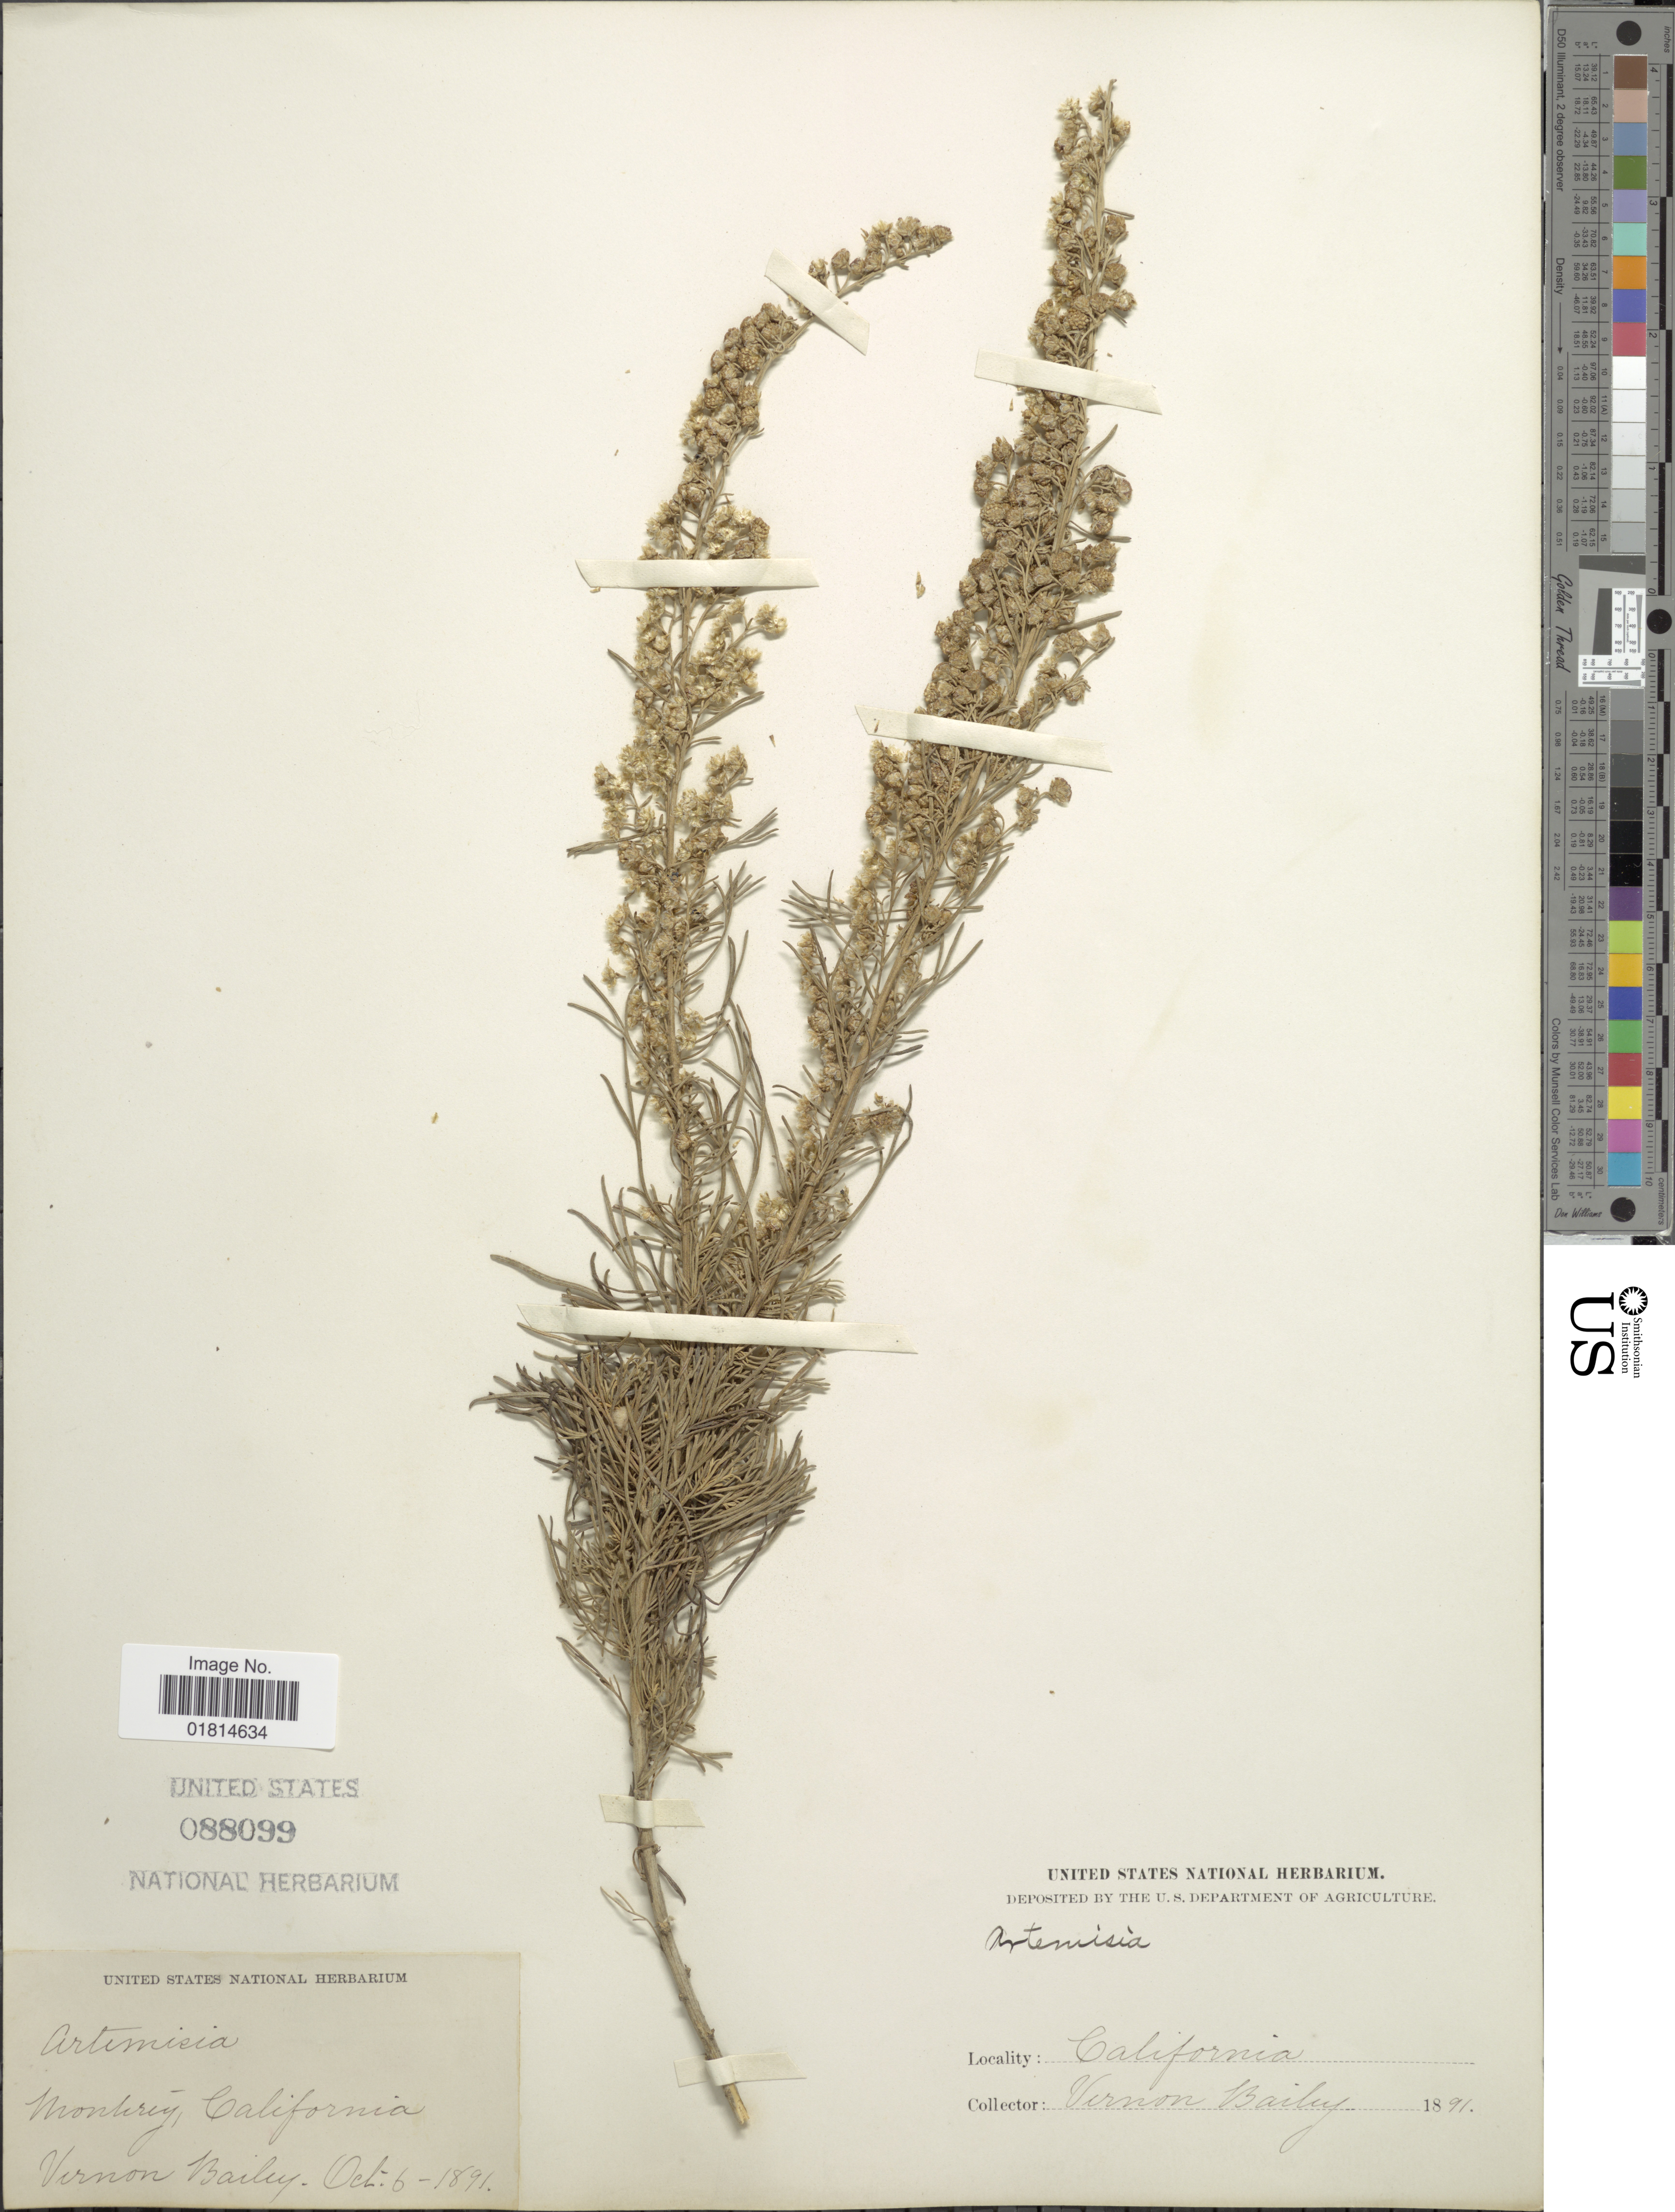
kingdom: Plantae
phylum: Tracheophyta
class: Magnoliopsida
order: Asterales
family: Asteraceae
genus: Artemisia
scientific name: Artemisia californica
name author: Less.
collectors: V. O. Bailey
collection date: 1891-10-06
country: United States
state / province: California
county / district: Monterey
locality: Monterey, California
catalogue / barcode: US 88099